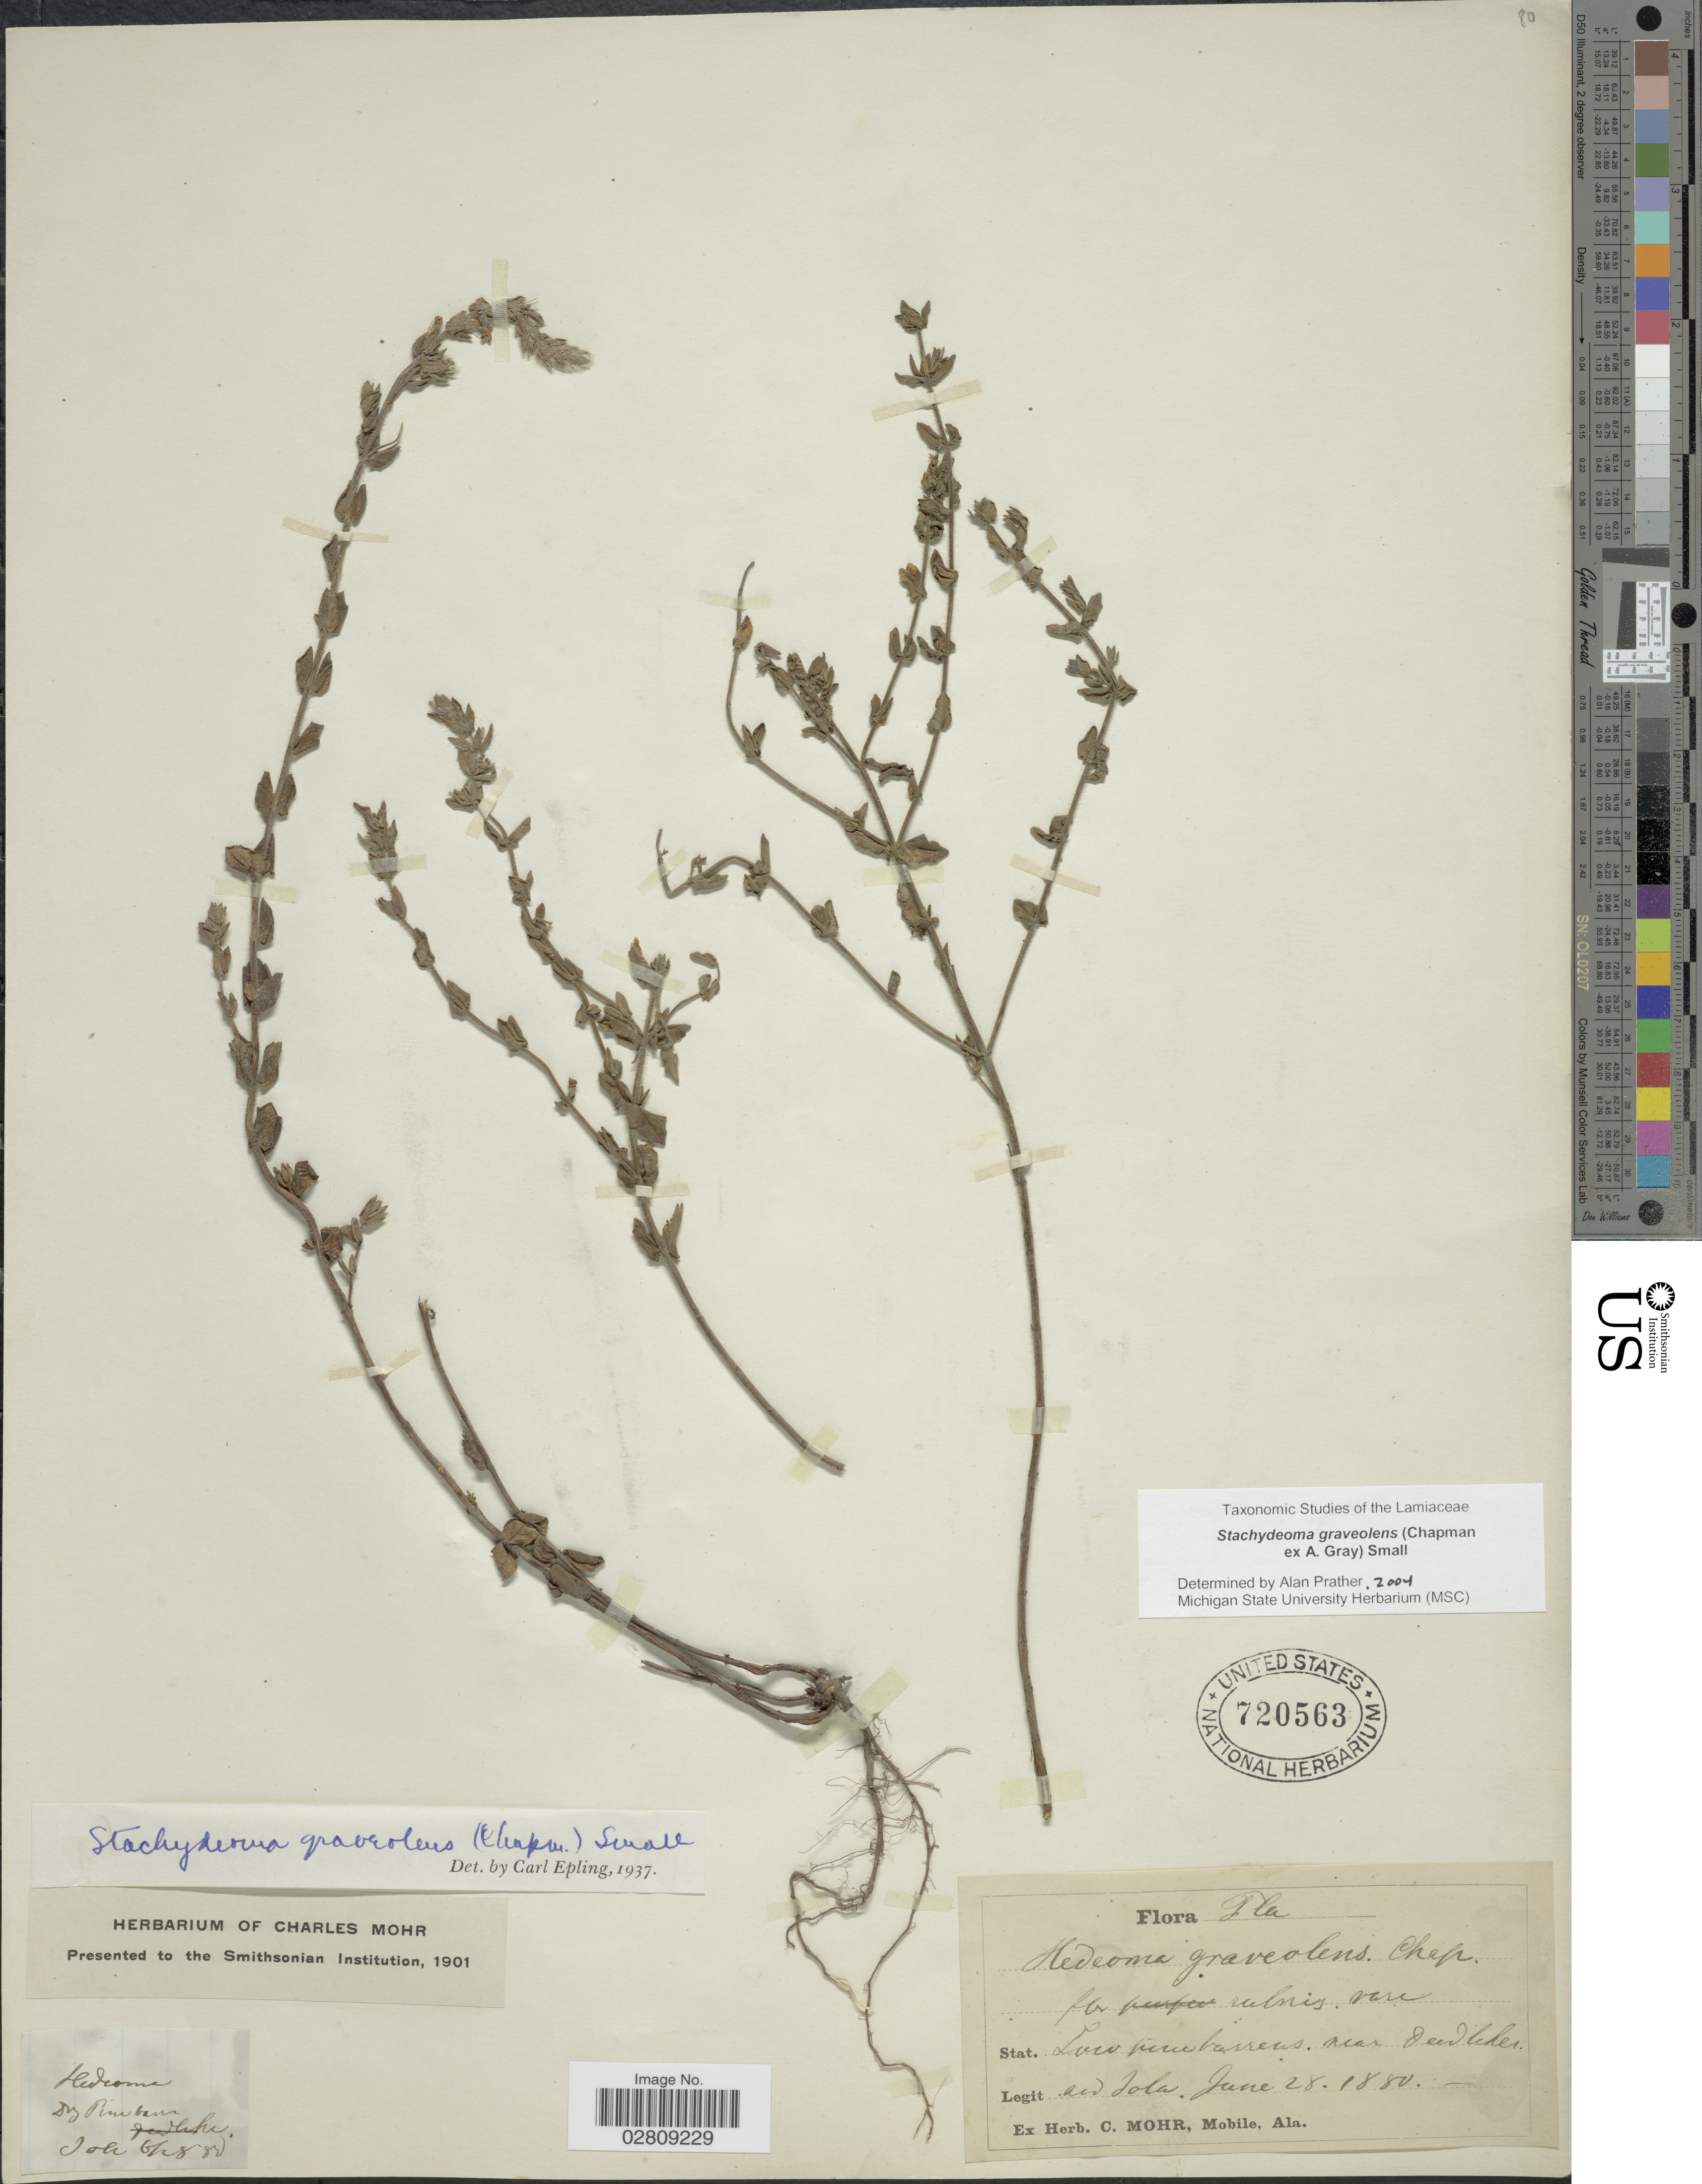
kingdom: Plantae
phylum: Tracheophyta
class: Magnoliopsida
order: Lamiales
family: Lamiaceae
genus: Stachydeoma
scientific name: Stachydeoma graveolens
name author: (Chapm. ex A. Gray) Small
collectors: ex herb. Charles Mohr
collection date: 1880-06-28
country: United States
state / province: Florida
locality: Low pine barrens near Deer lakes and Iola.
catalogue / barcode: US 720563